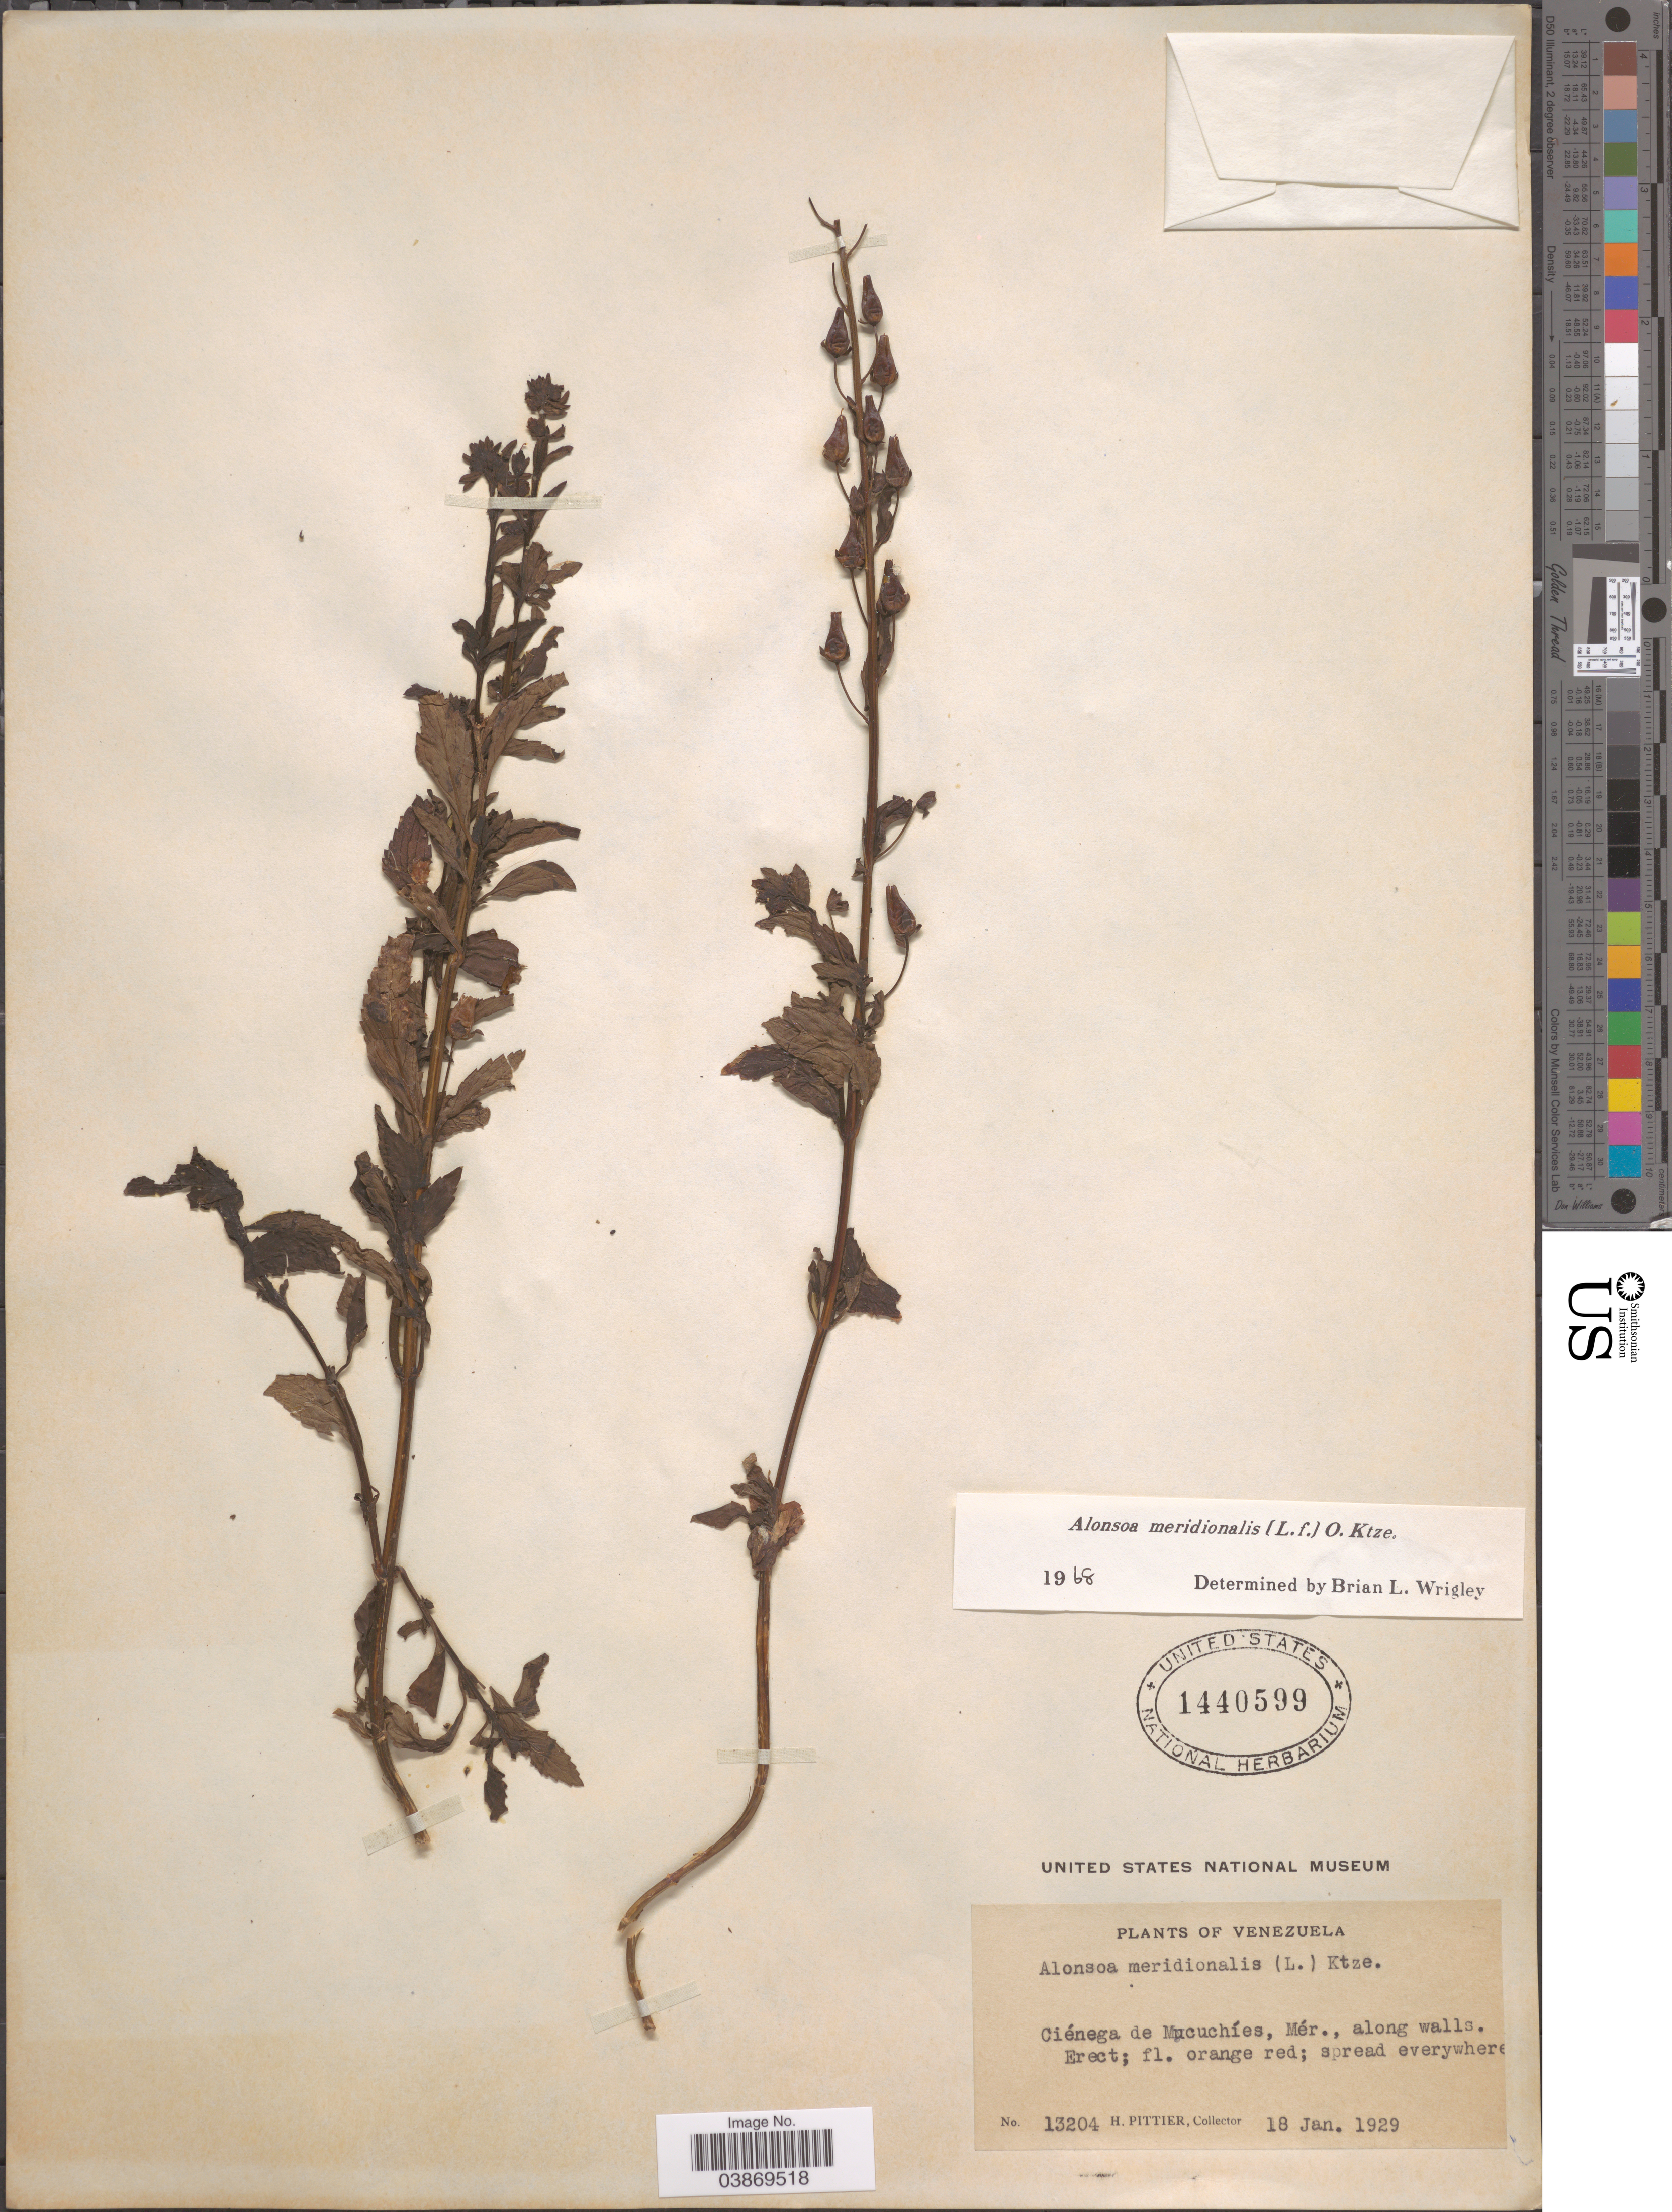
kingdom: Plantae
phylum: Tracheophyta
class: Magnoliopsida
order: Lamiales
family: Scrophulariaceae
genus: Alonsoa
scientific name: Alonsoa meridionalis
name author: (L. f.) Kuntze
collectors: H. F. Pittier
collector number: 13204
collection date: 1929-01-18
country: Venezuela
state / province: Merida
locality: Ciénega de Mucuchíes, Mér., along walls.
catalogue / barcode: US 1440599